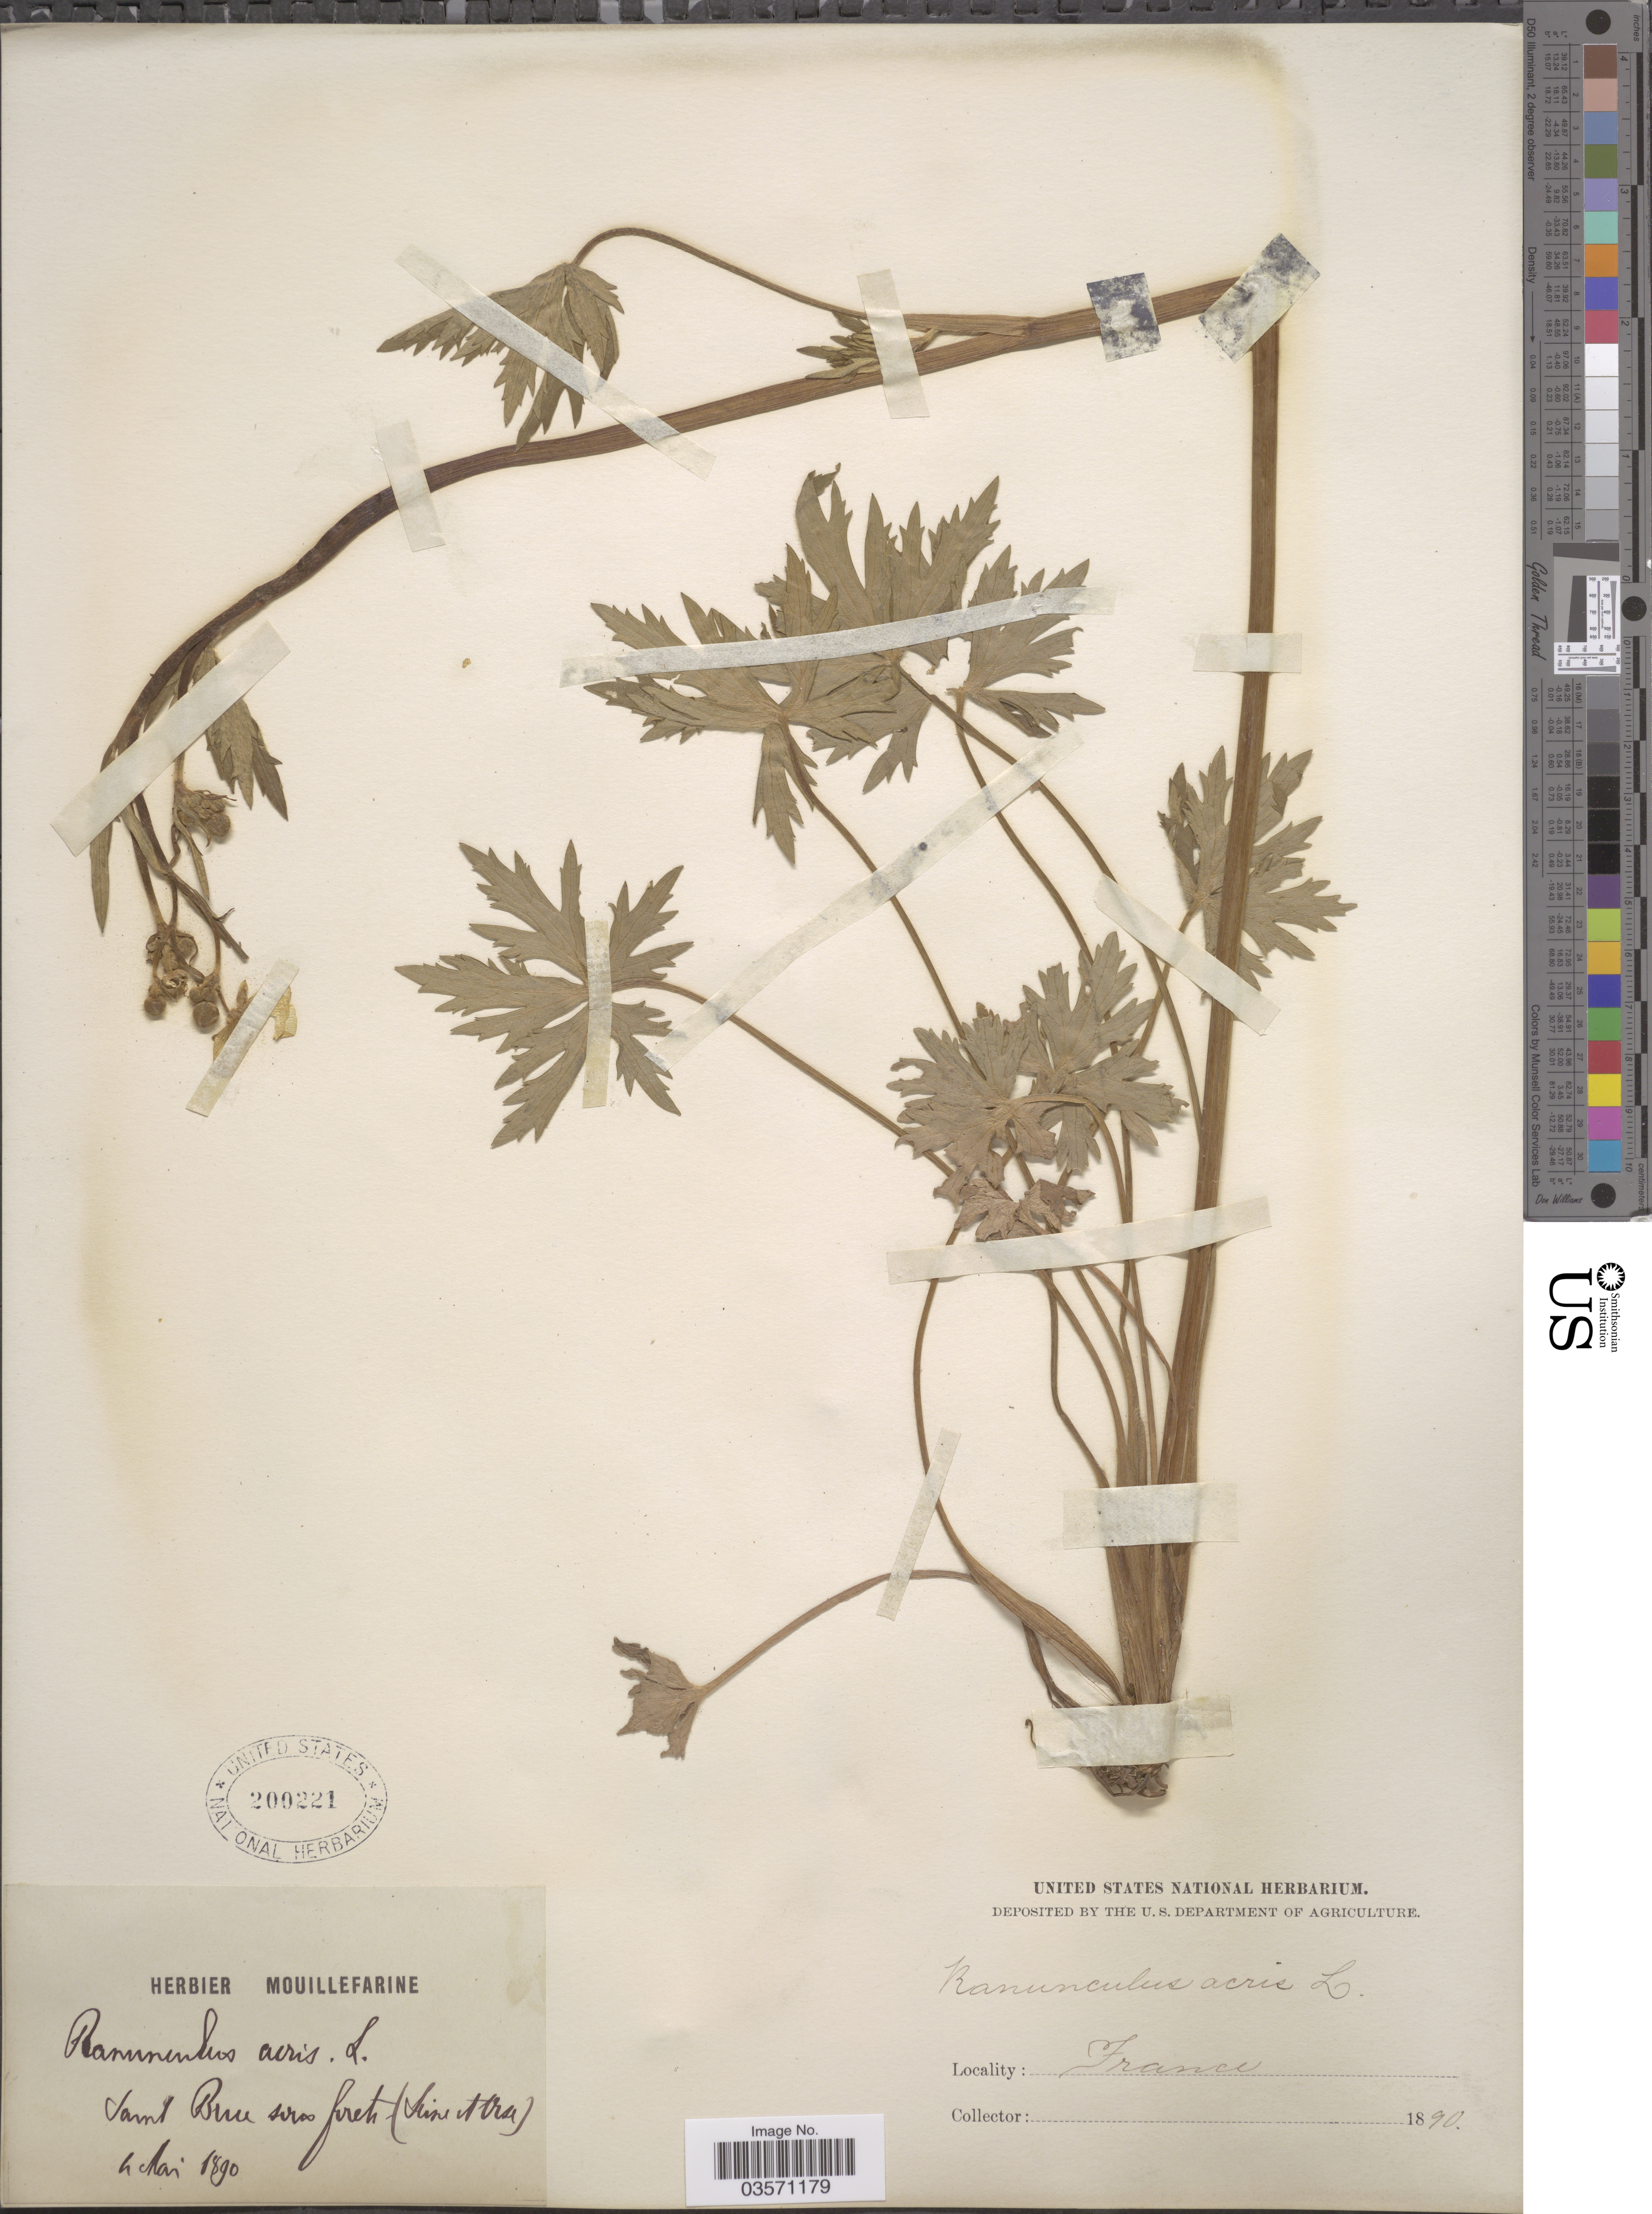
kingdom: Plantae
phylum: Tracheophyta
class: Magnoliopsida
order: Ranunculales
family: Ranunculaceae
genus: Ranunculus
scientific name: Ranunculus acris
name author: L.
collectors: ex herb. Mouillefarine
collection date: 1890-05-02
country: France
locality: Saint Brice sous foret (Seine et Oise).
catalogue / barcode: US 200221